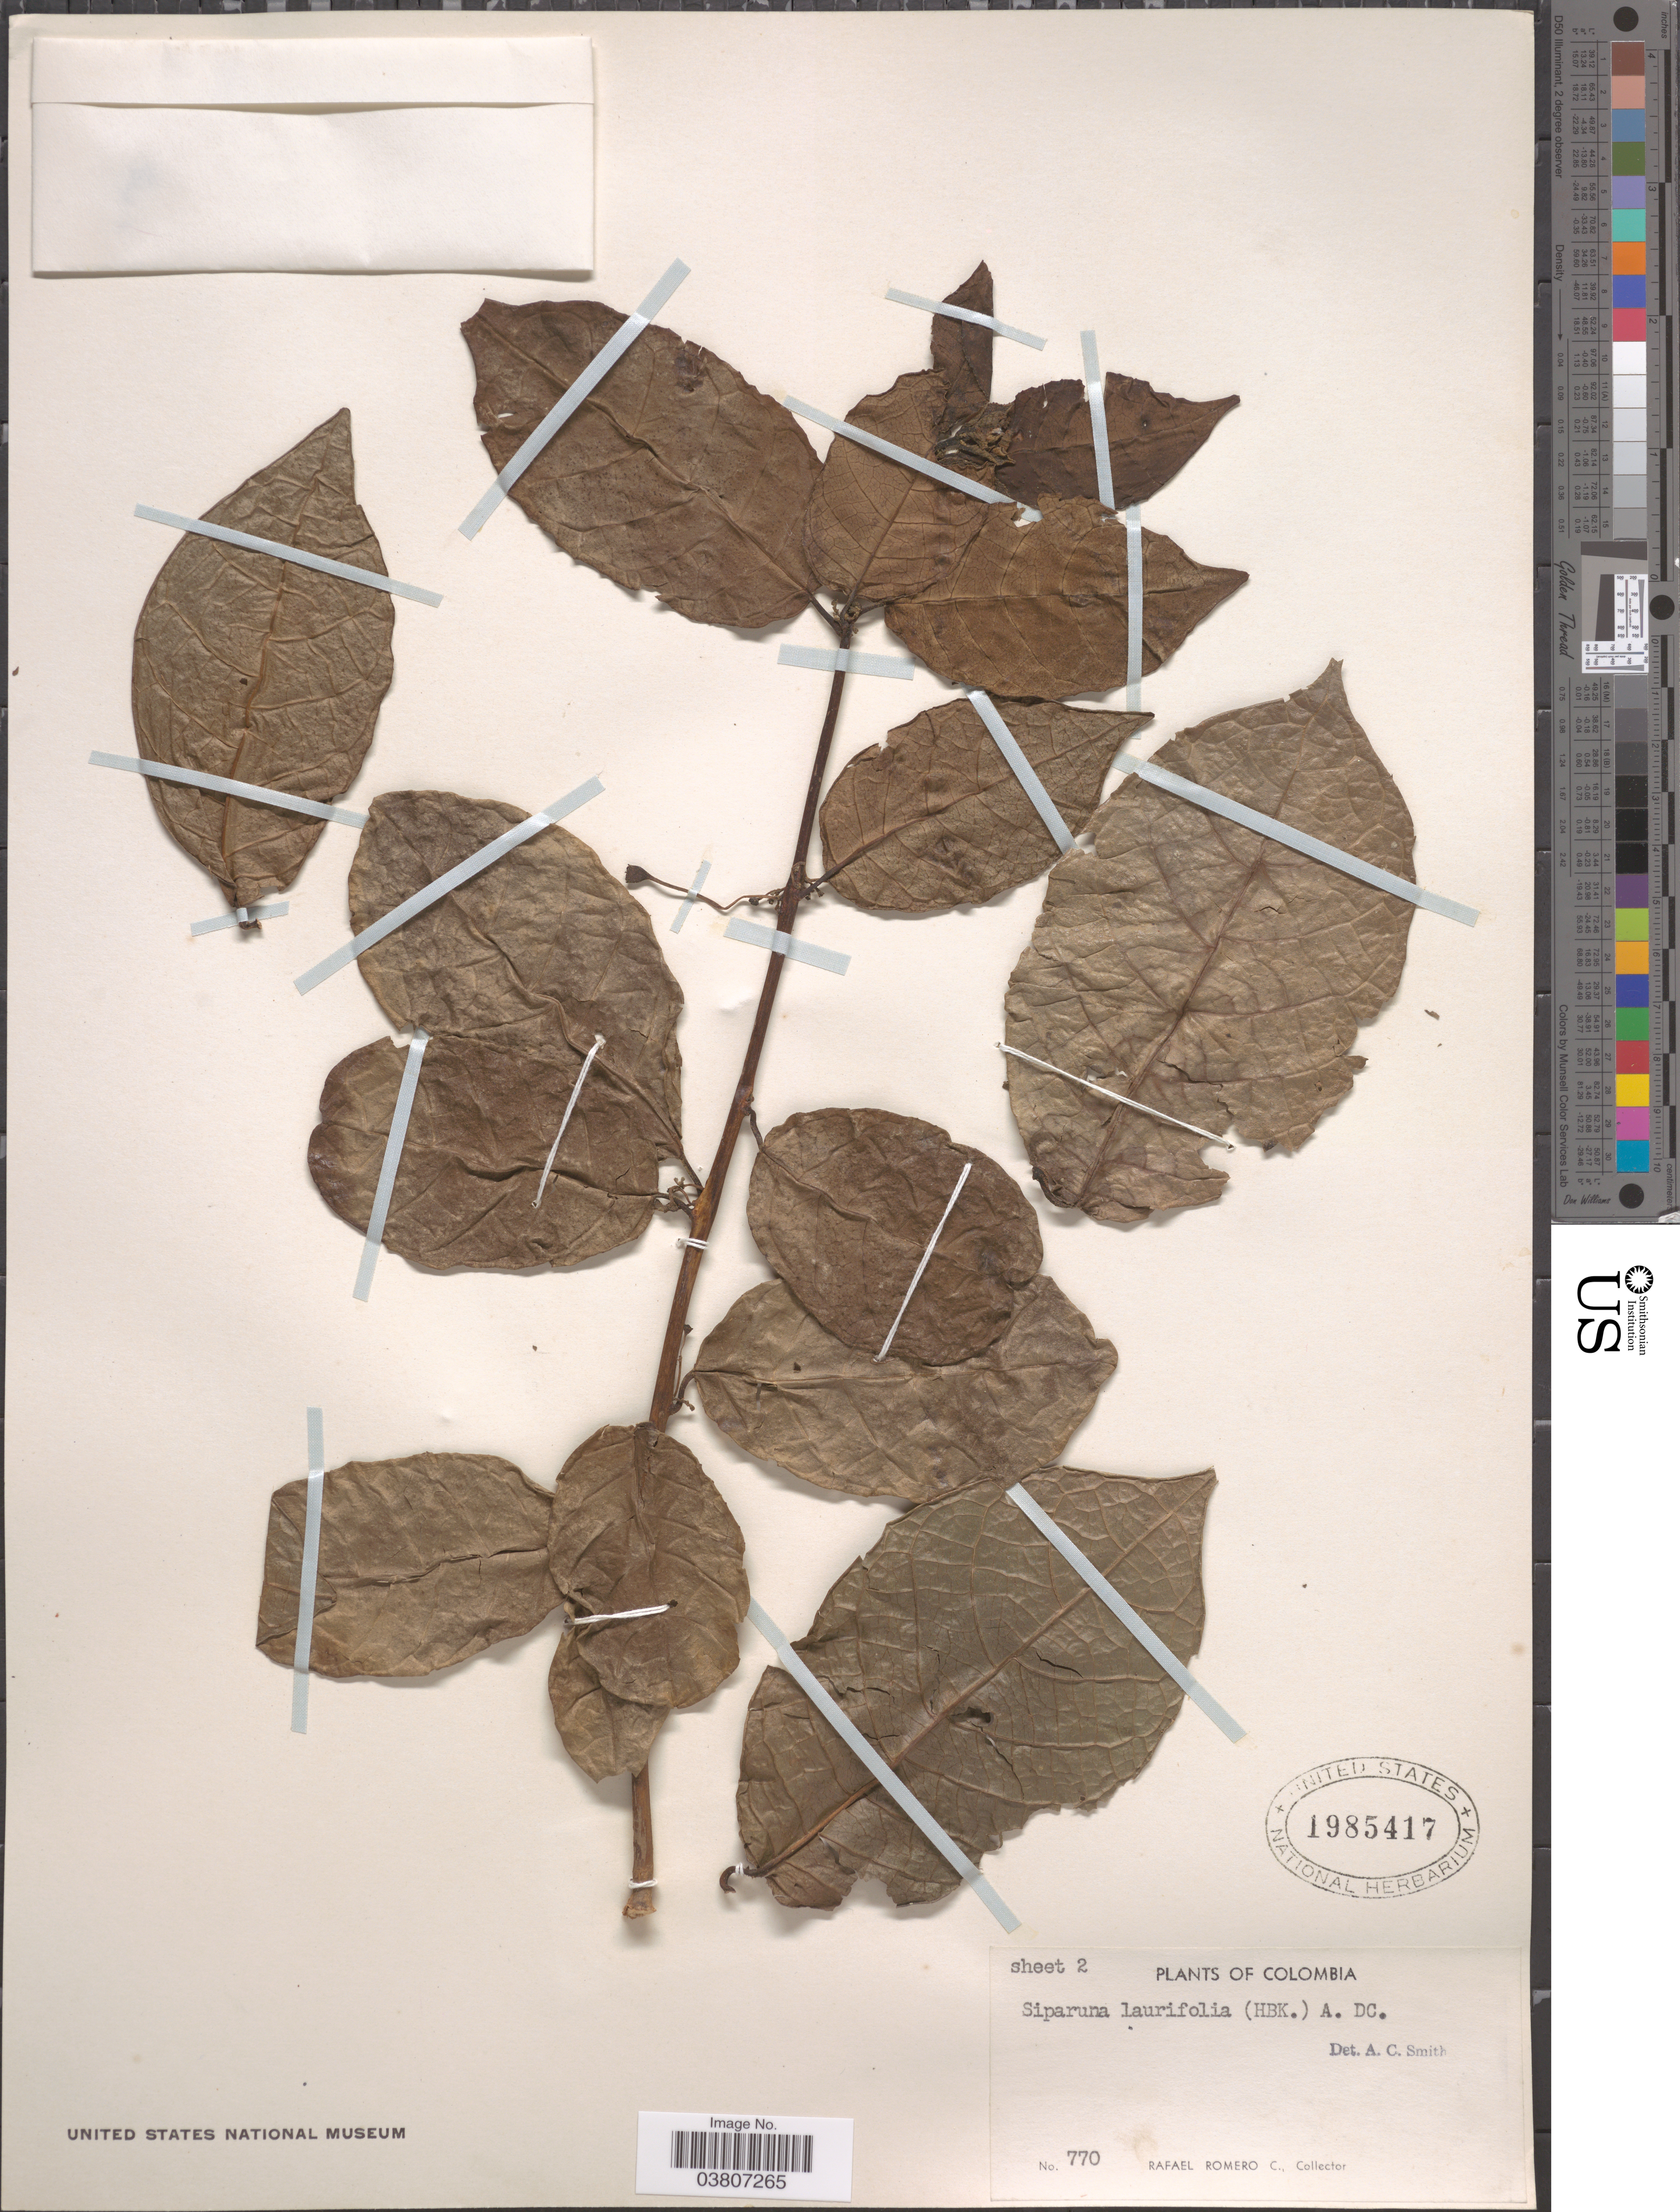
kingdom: Plantae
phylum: Tracheophyta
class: Magnoliopsida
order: Laurales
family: Siparunaceae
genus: Siparuna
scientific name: Siparuna laurifolia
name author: (Kunth) A. DC.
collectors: R. Romero Castañeda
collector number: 770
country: Colombia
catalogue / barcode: US 1985417